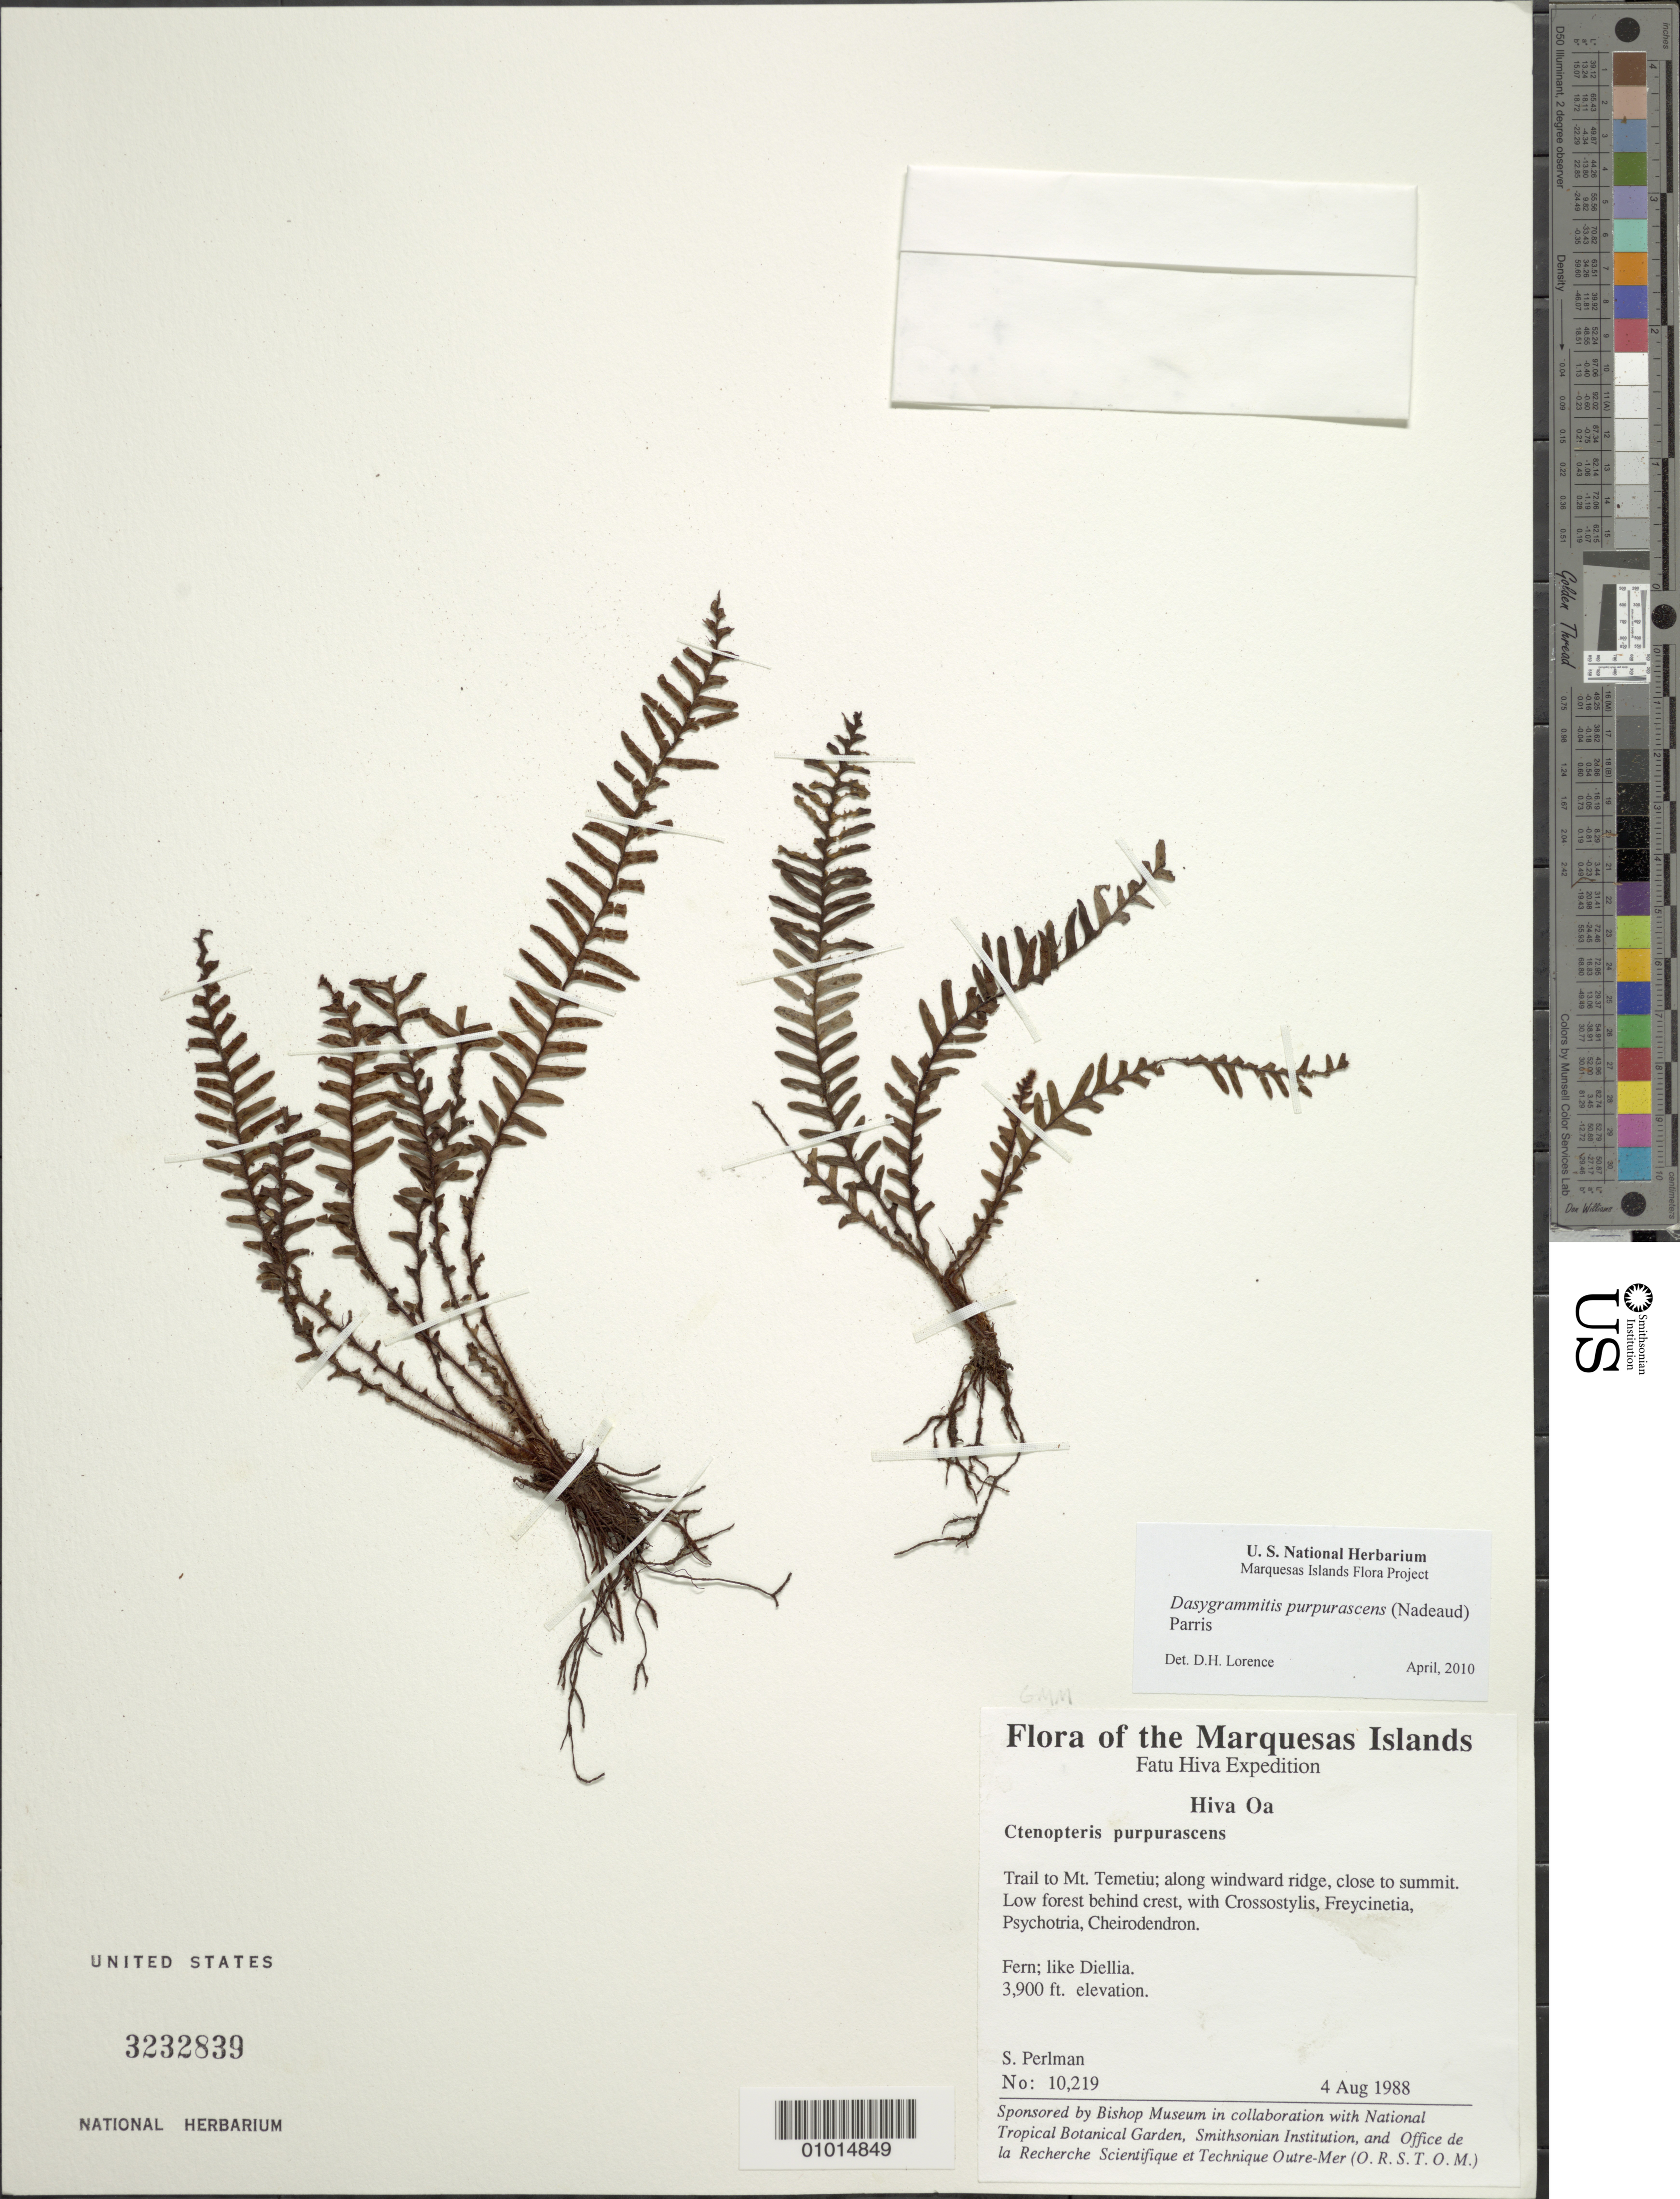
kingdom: Plantae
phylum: Tracheophyta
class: Polypodiopsida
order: Polypodiales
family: Polypodiaceae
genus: Dasygrammitis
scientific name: Dasygrammitis purpurascens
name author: (Nadeaud) Parris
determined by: Lorence, David H., (PTBG), National Tropical Botanical Garden (UNITED STATES)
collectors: S. P. Perlman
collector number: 10219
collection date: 1988-08-04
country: French Polynesia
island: Hiva Oa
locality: Trail to Mt. Temetiu, along windward ridge, close to summit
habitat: Low forest behind crest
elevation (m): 1189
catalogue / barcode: US 3232839